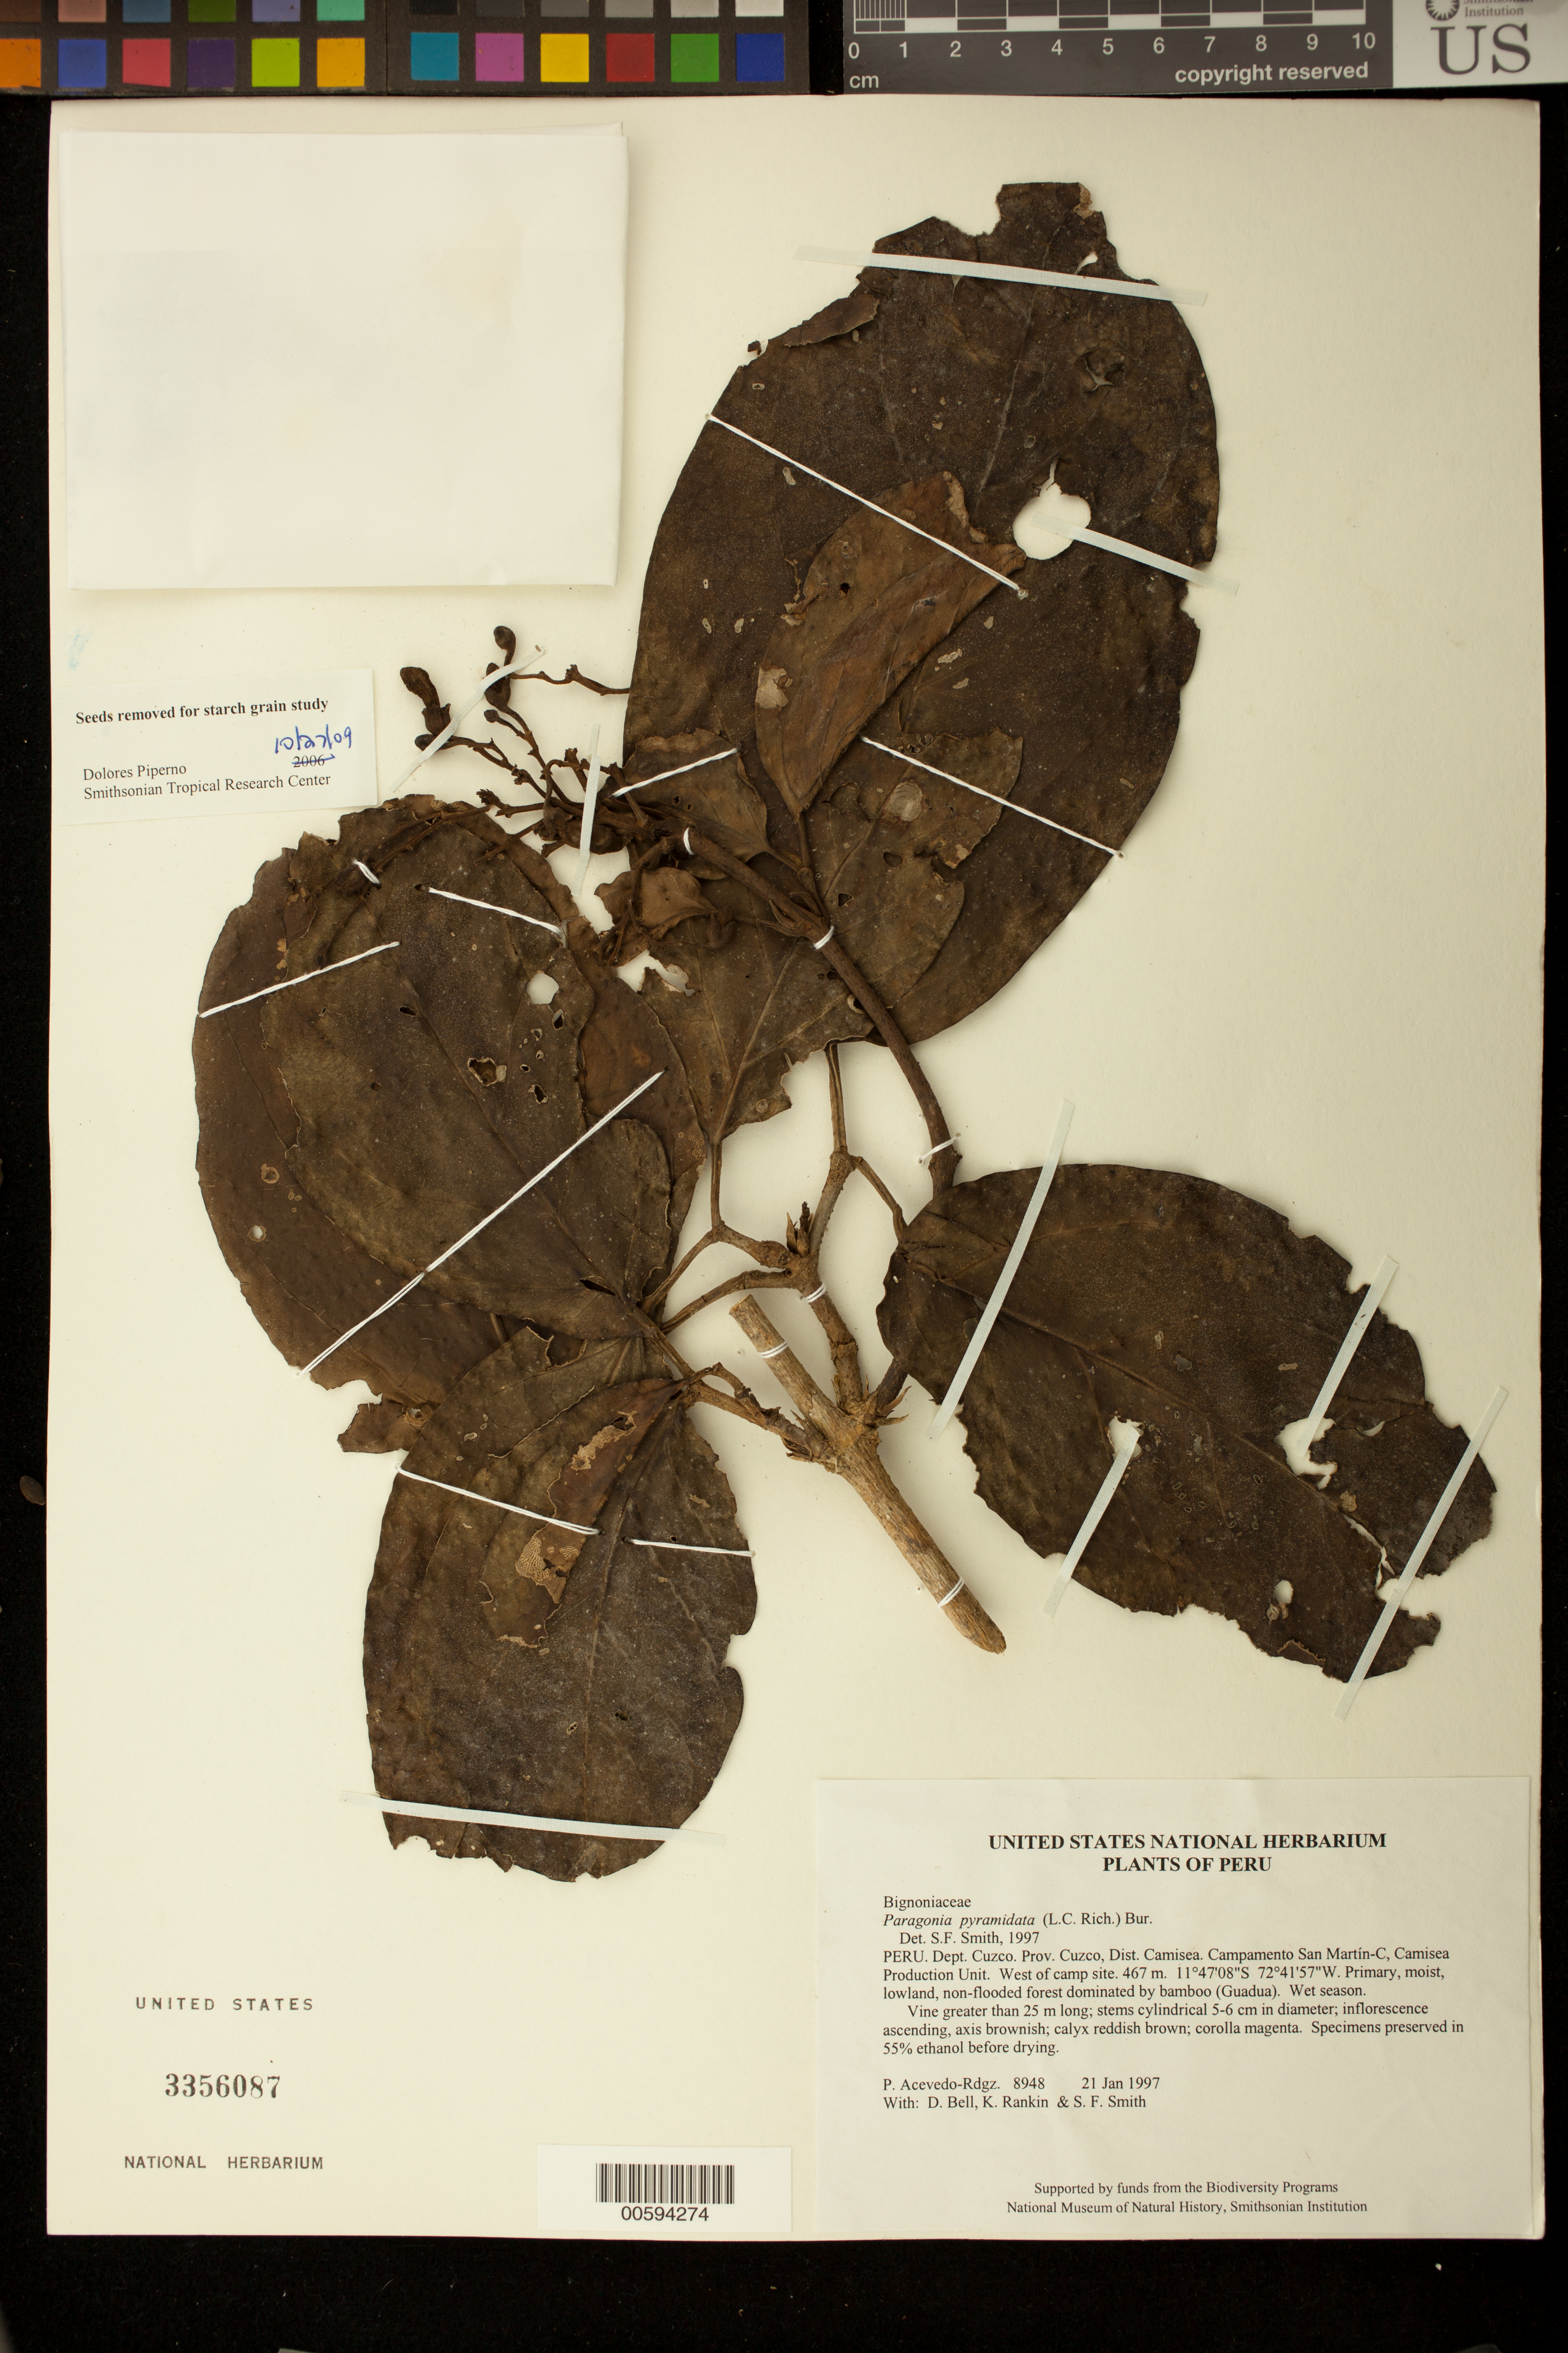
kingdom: Plantae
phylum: Tracheophyta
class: Magnoliopsida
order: Lamiales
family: Bignoniaceae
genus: Tanaecium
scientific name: Tanaecium pyramidatum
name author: (Rich.) L.G. Lohmann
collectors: P. Acevedo-Rodr., D. A. Bell, K. B. Rankin & S.F. Smith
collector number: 8948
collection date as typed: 21 Jan 1997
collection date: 1997-01-21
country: Peru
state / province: Cusco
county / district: Cusco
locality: Districto Camisea, Campamento San Martín-C, Camisea Production Unit. West of camp site.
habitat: Primary, moist, lowland, non-flooded forest dominated by bamboo (Guadua). Wet season.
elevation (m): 467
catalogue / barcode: US 3356087